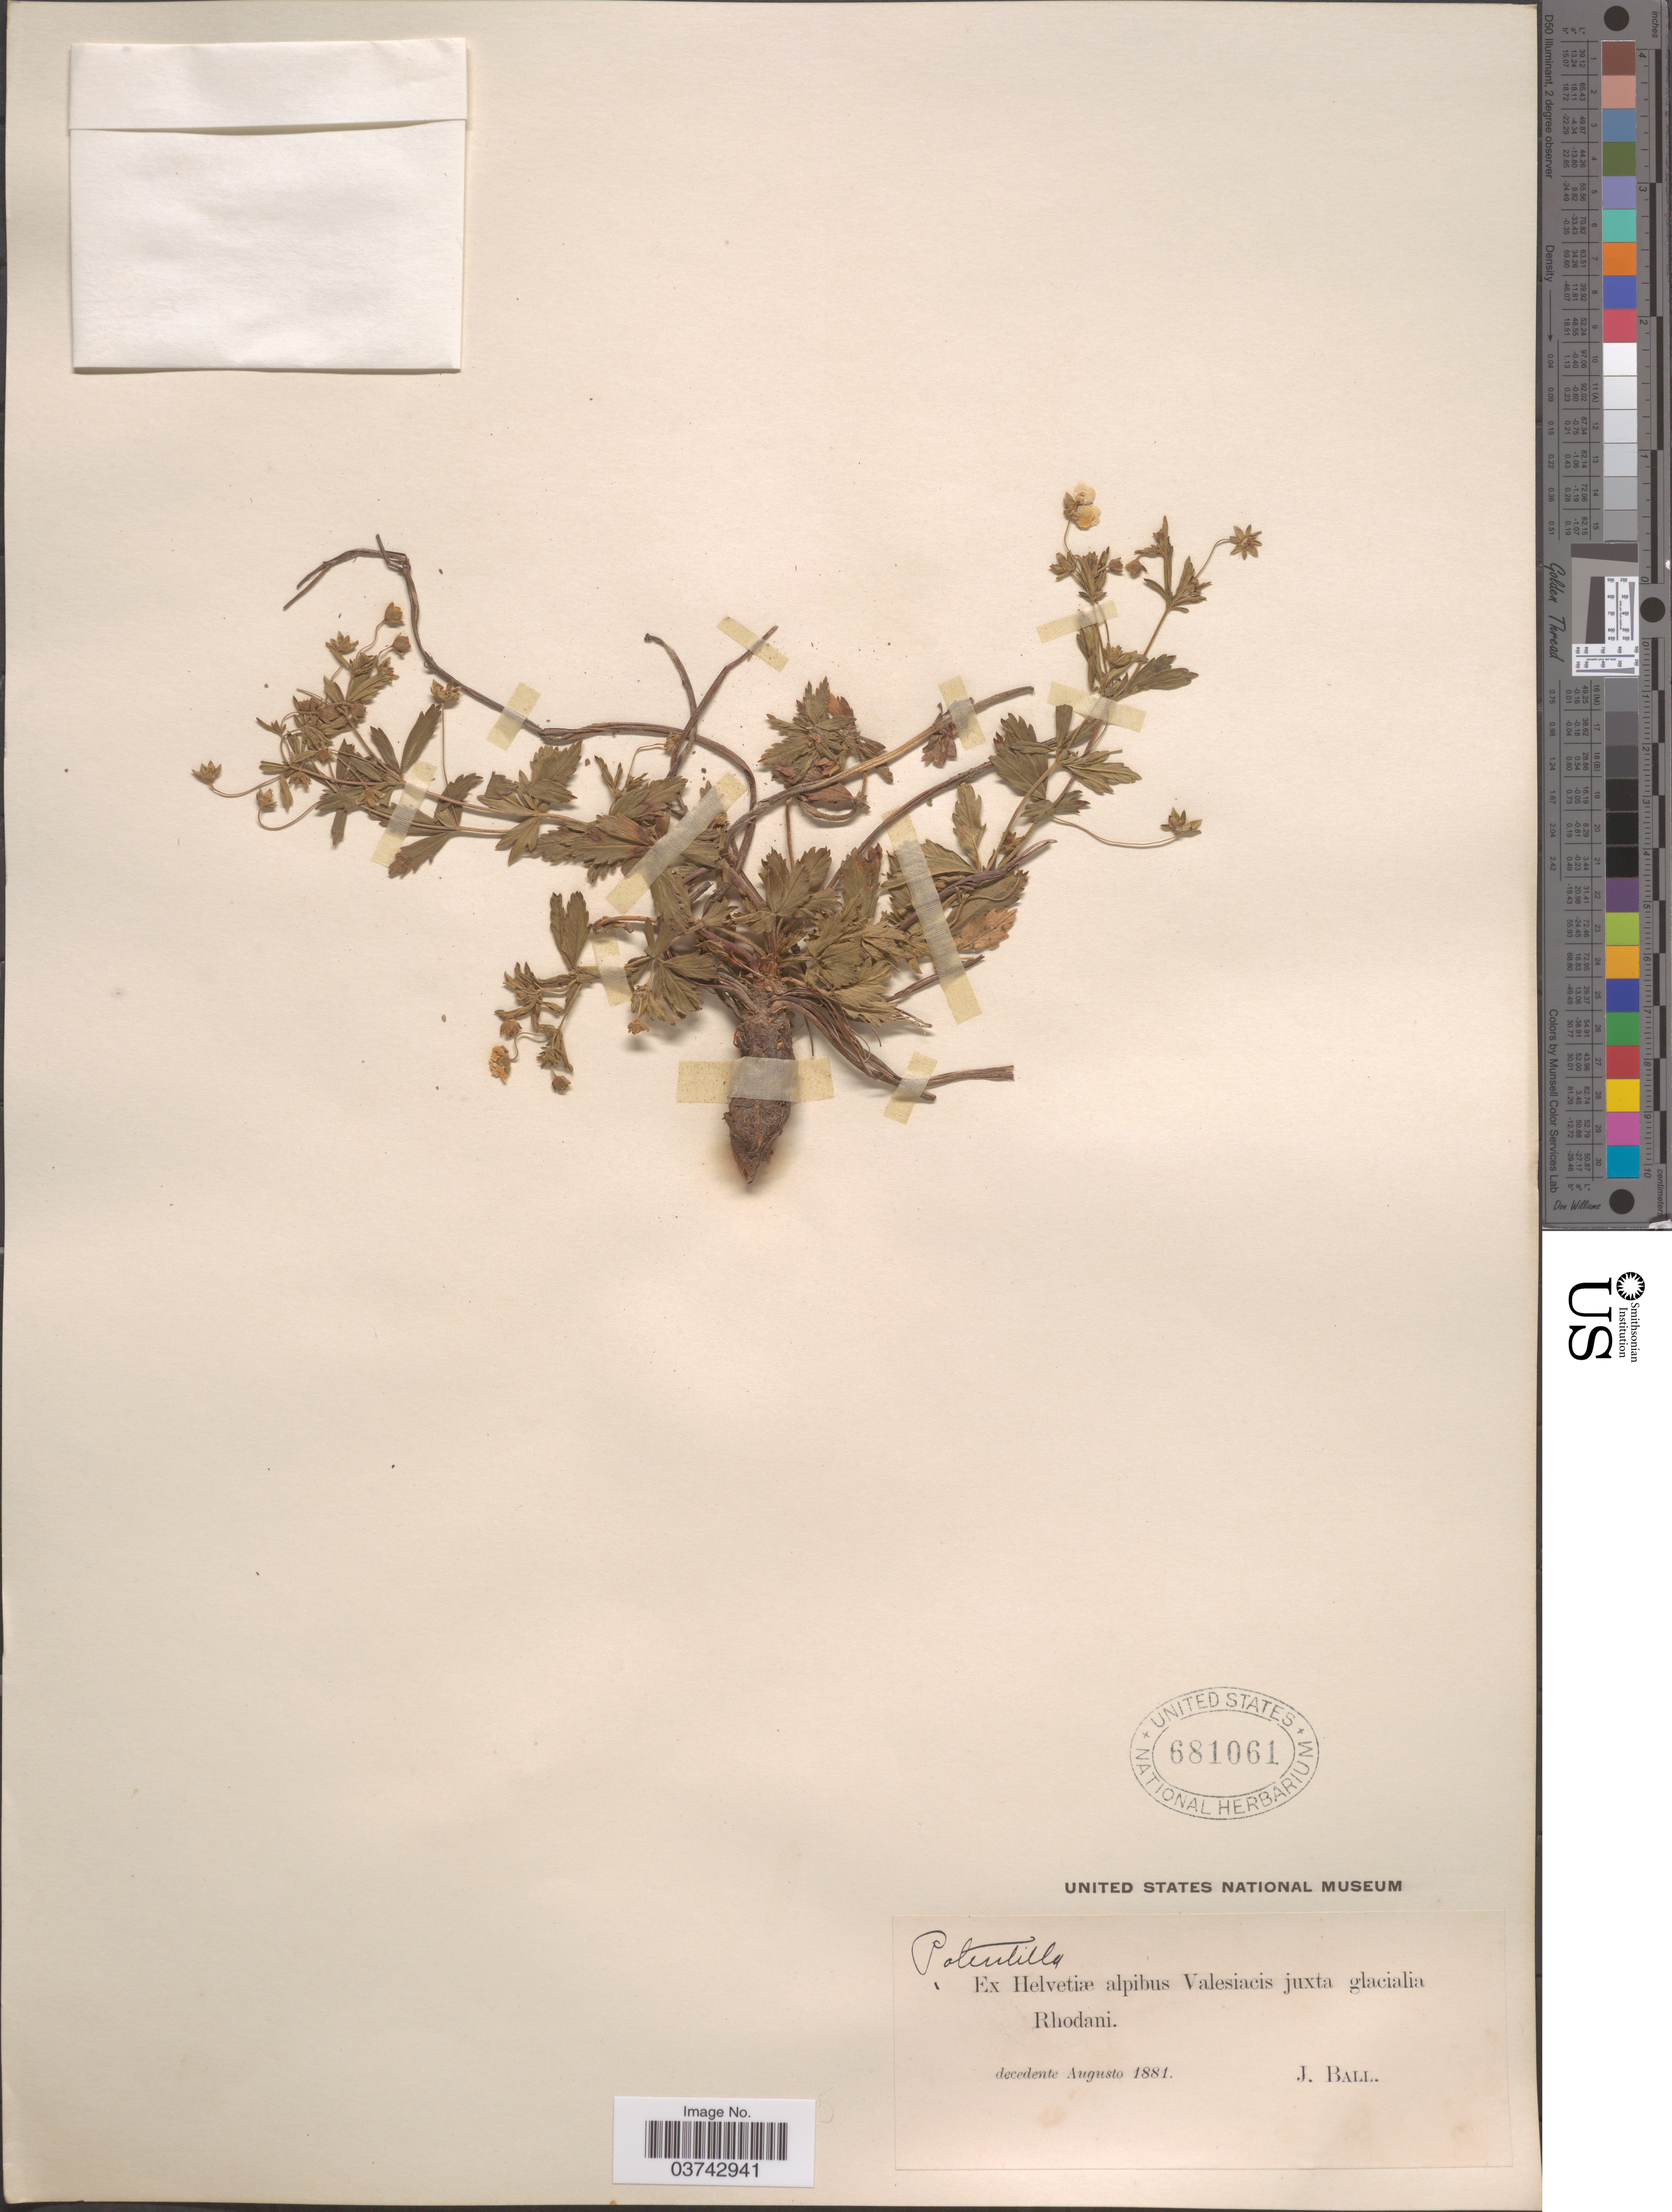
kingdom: Plantae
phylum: Tracheophyta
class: Magnoliopsida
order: Rosales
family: Rosaceae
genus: Potentilla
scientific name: Potentilla sp.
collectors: J. Ball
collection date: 1881-08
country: Switzerland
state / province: Valais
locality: Ex Helvetiæ alpibus Valesiacis juxta glacialia Rhodani.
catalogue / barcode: US 681061